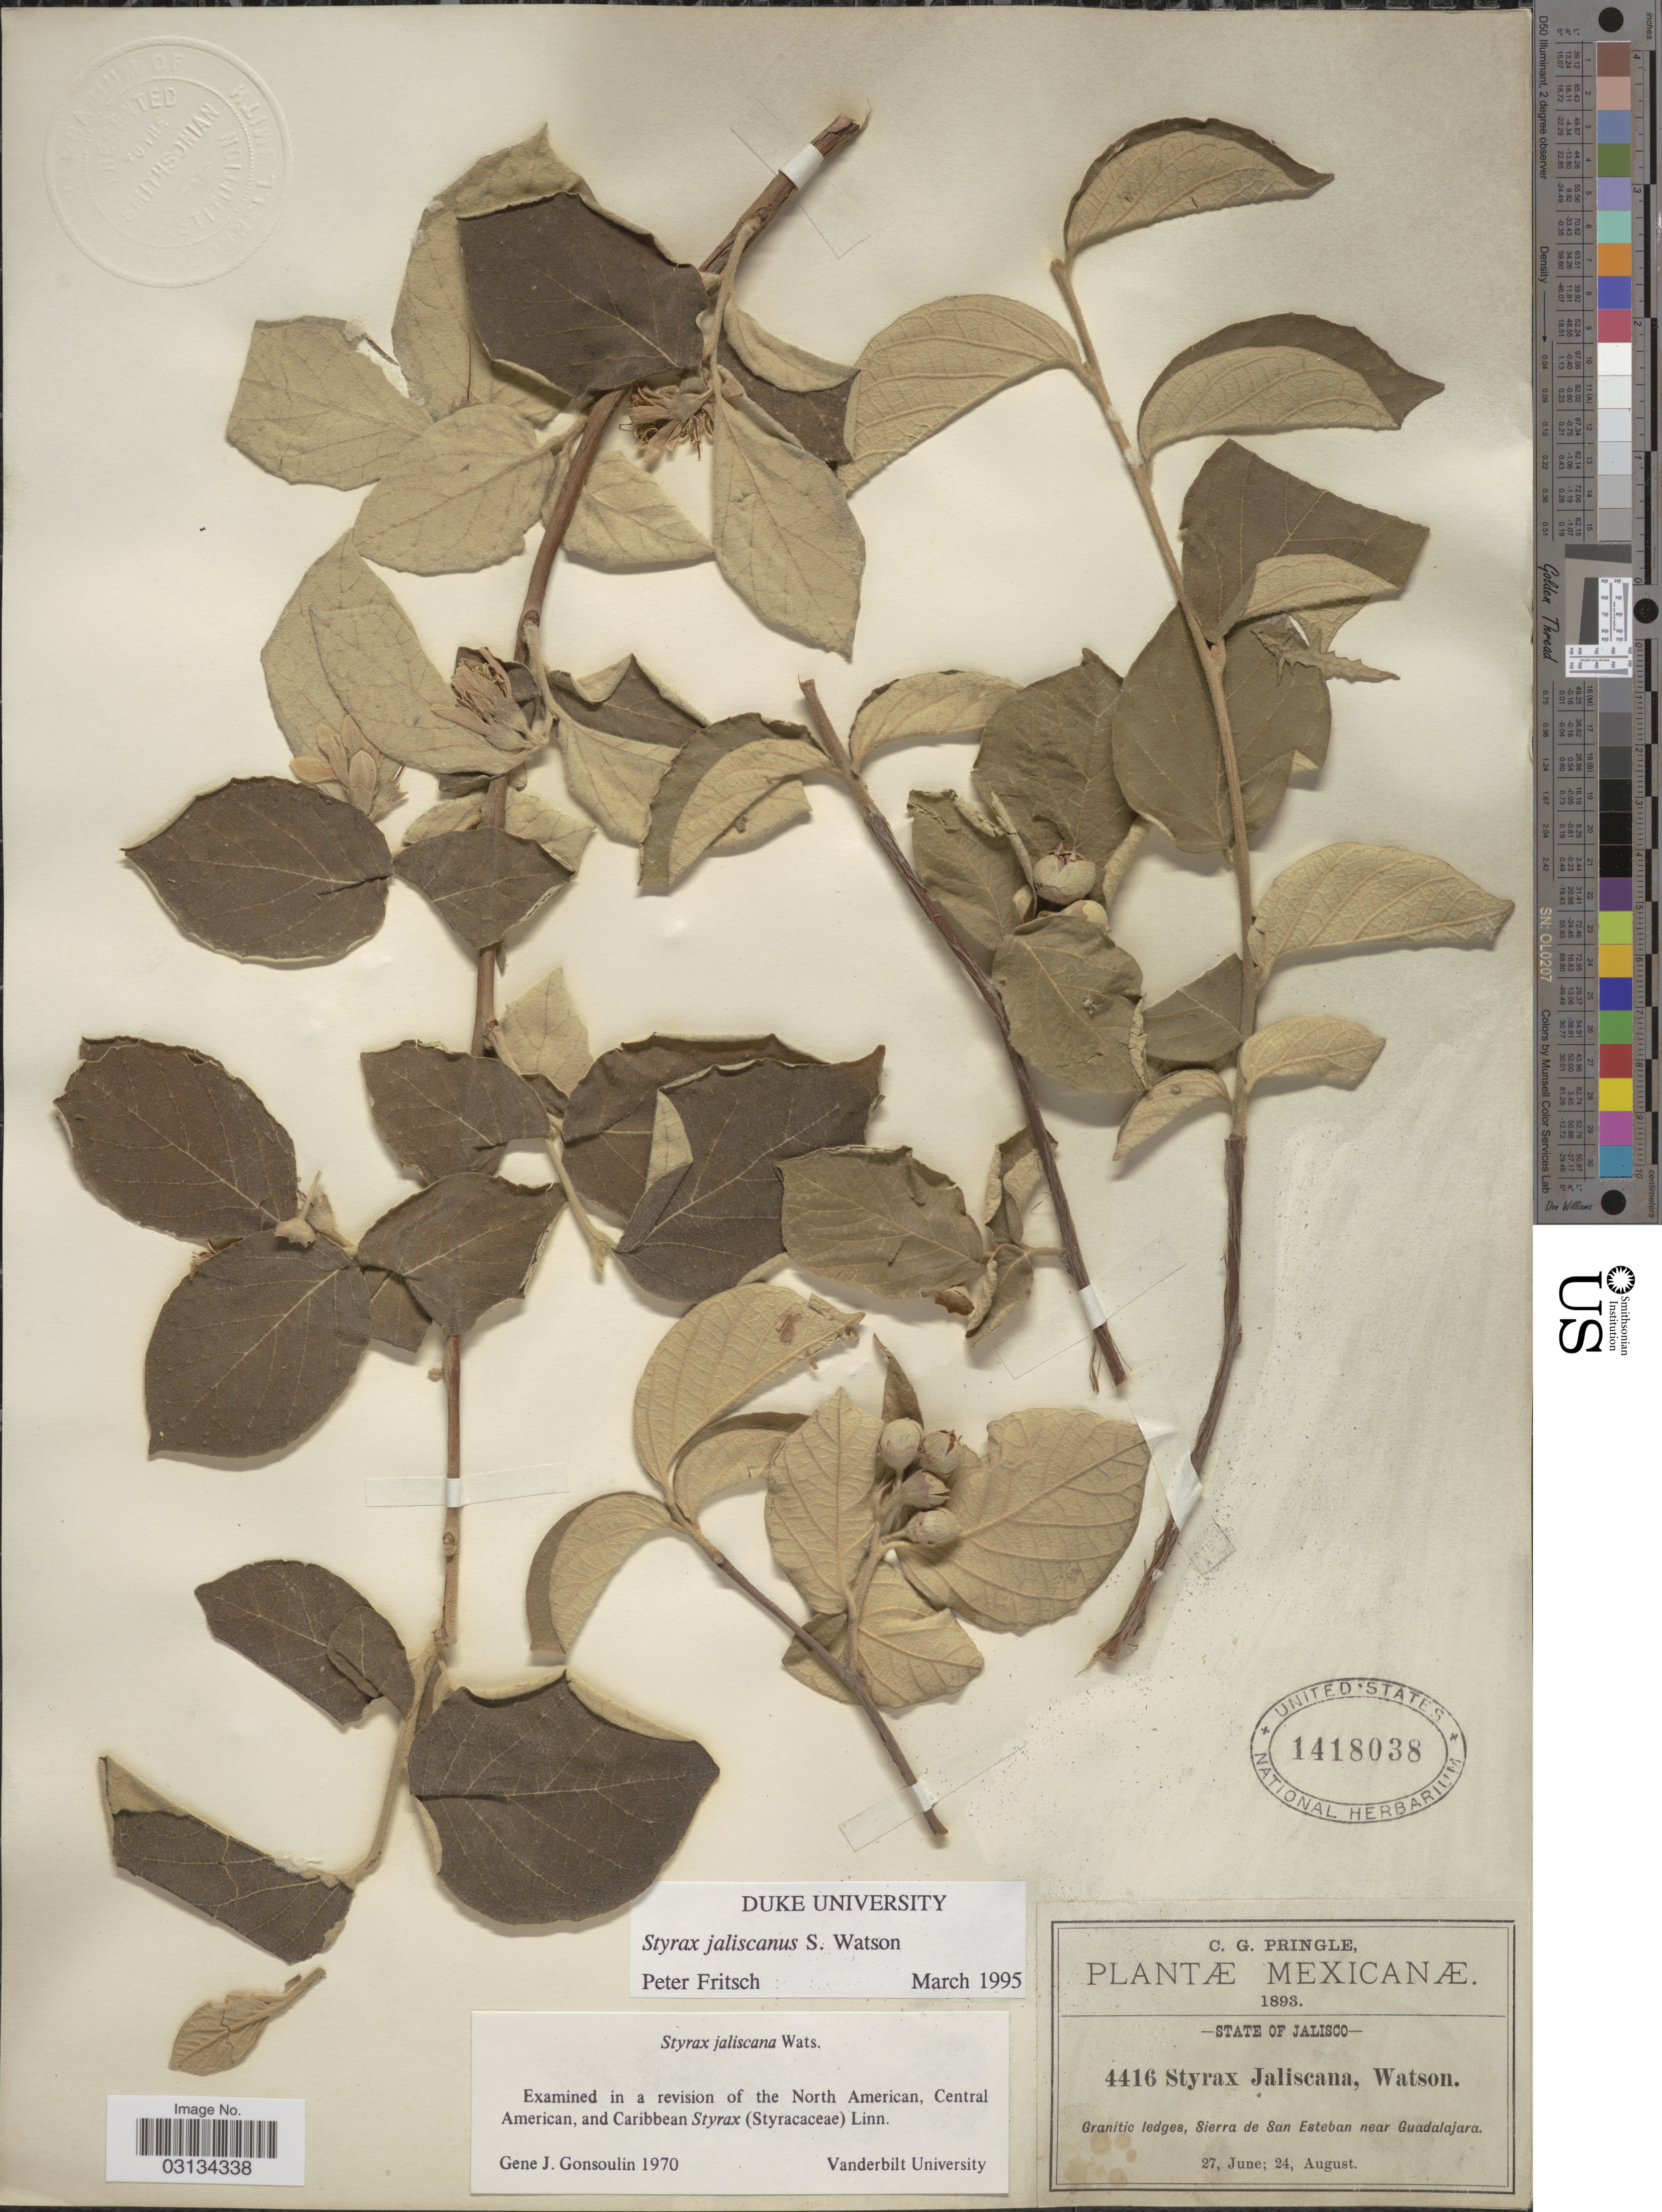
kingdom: Plantae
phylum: Tracheophyta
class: Magnoliopsida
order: Ericales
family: Styracaceae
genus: Styrax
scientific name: Styrax jaliscana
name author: S. Watson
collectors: C. G. Pringle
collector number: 4416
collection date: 1893-06-27/1893-08-24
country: Mexico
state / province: Jalisco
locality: State of Jalisco. Granitic ledges, Sierra de San Esteban near Guadalajara.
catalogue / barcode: US 1418038